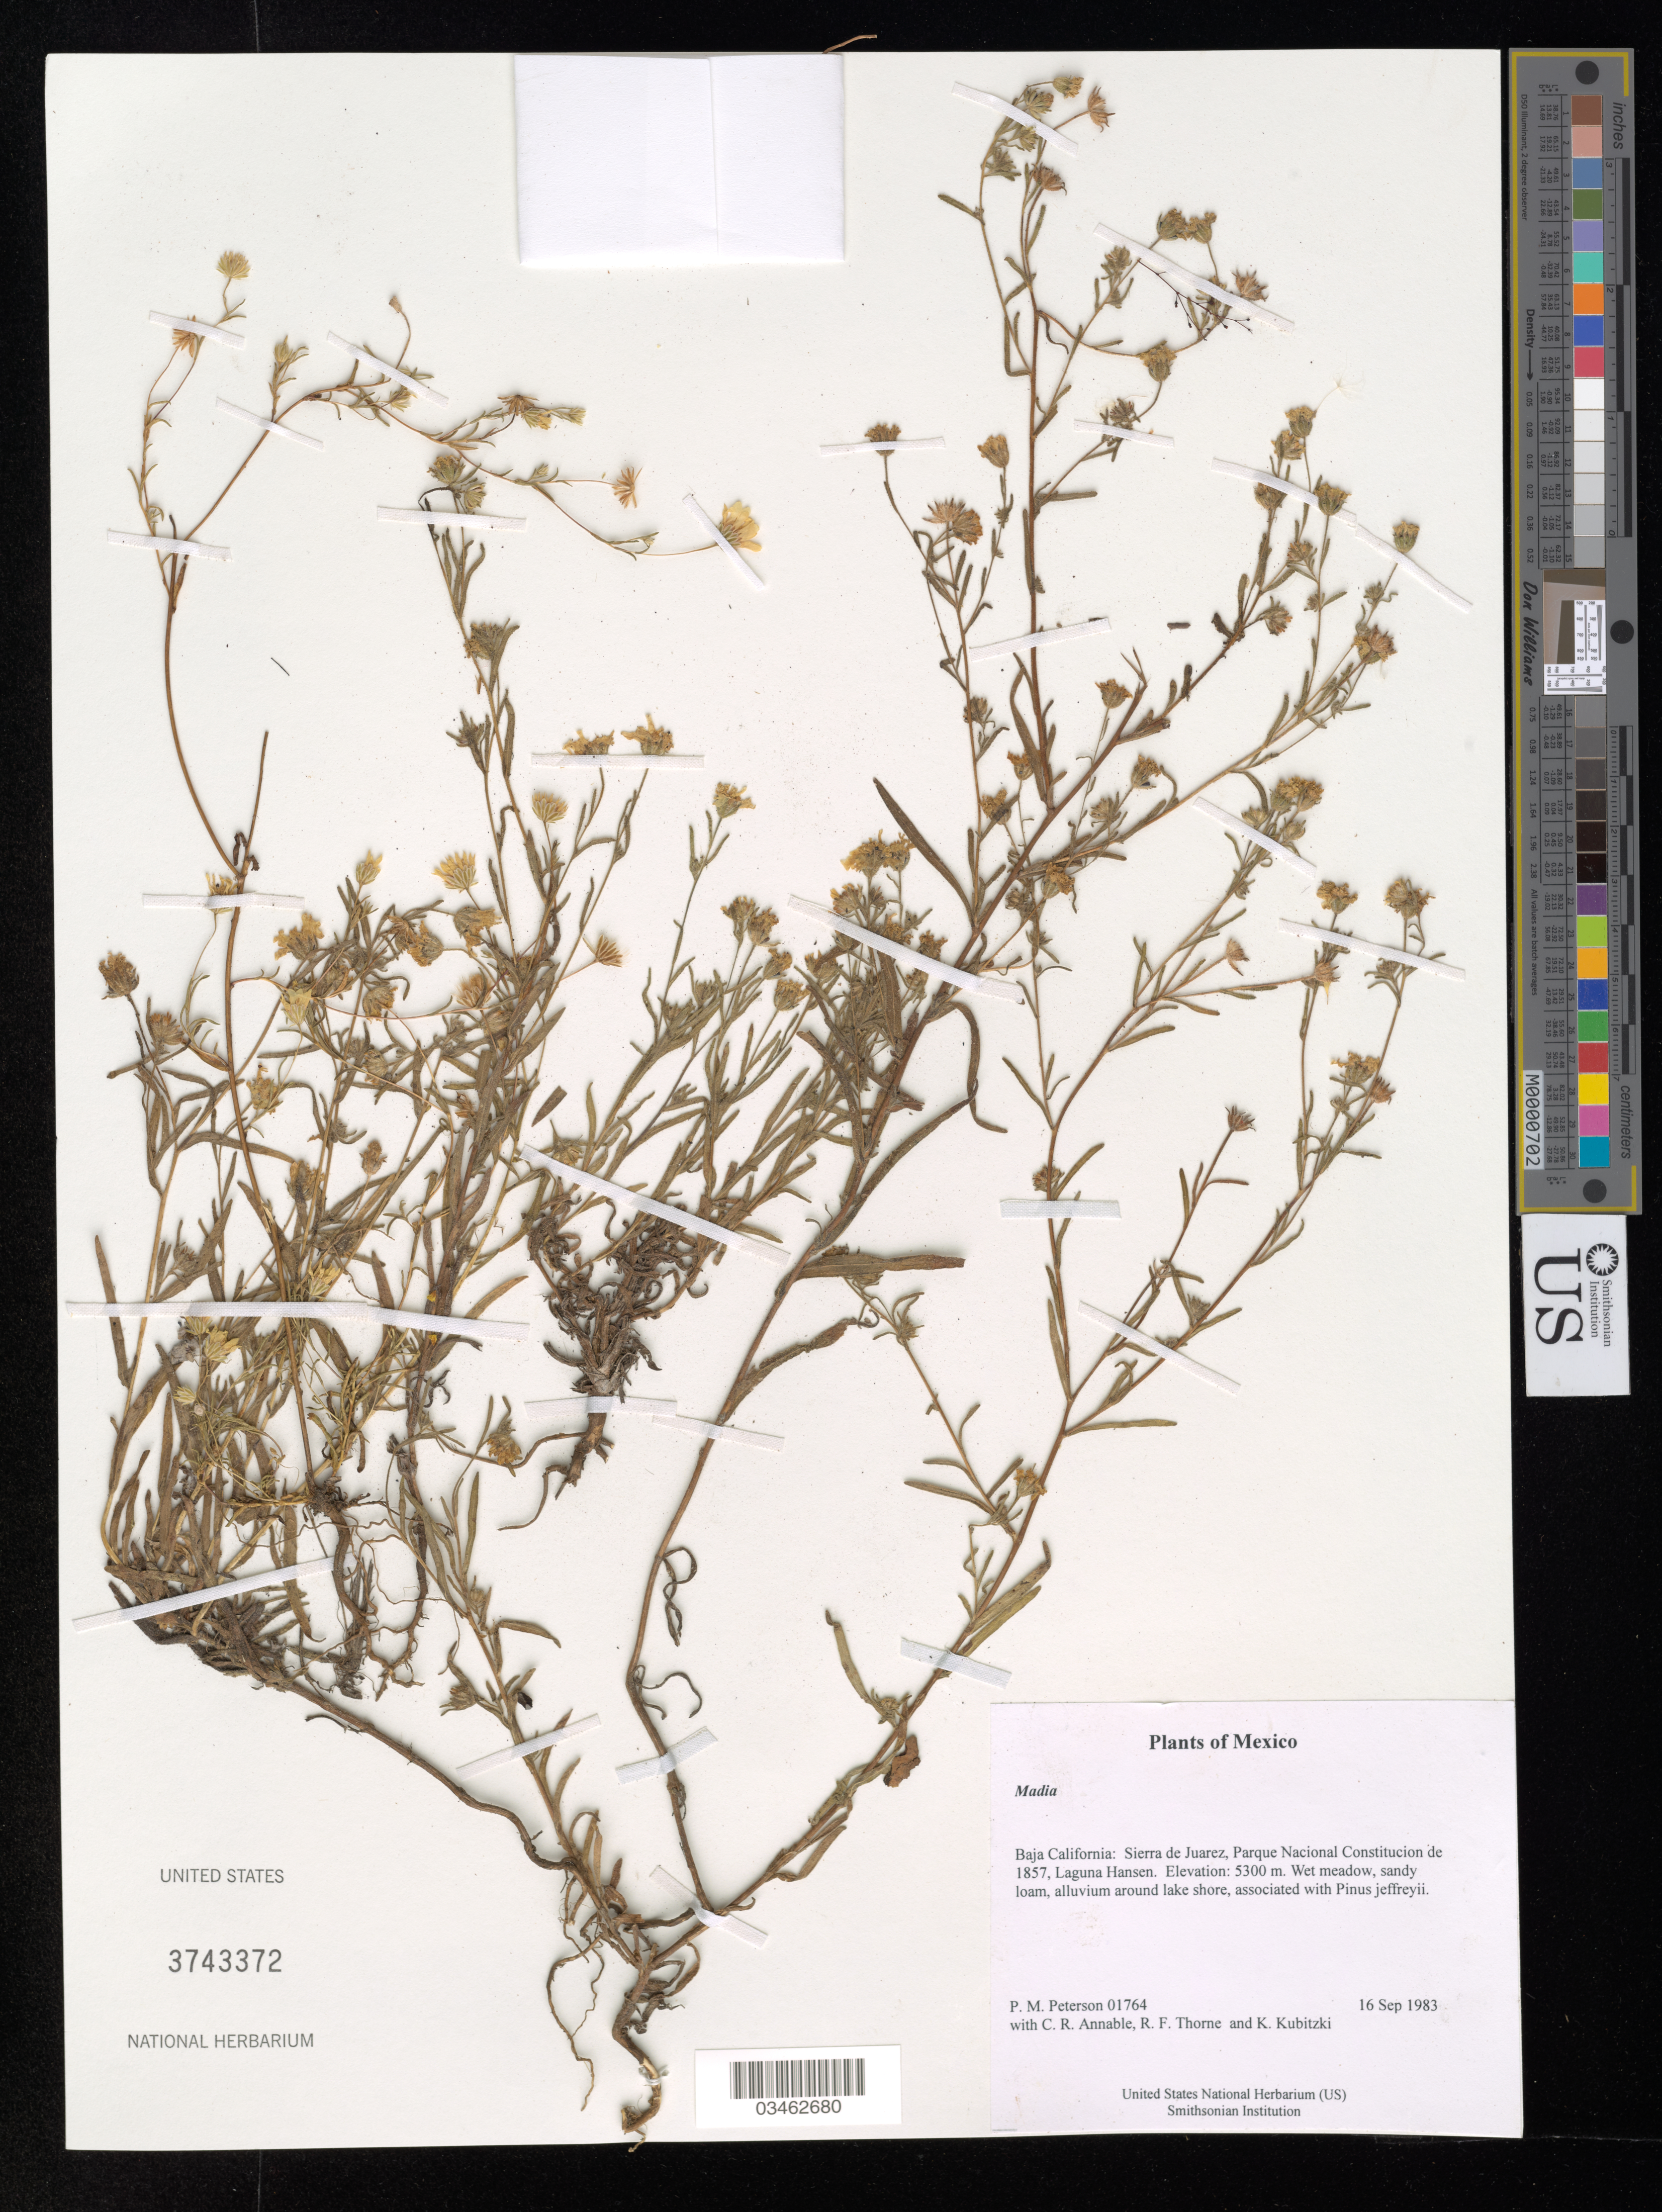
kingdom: Plantae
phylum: Tracheophyta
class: Magnoliopsida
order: Asterales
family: Asteraceae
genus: Madia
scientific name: Madia sp.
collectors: P. M. Peterson, C. R. Annable, R. F. Thorne & K. Kubitzki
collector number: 01764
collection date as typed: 16 Sep 1983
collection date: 1983-09-16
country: Mexico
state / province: Baja California Norte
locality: Sierra de Juarez, Parque Nacional Constitucion de 1857, Laguna Hansen.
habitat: Wet meadow, sandy loam, alluvium around lake shore, associated with Pinus jeffreyii.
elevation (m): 5300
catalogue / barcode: US 3743372